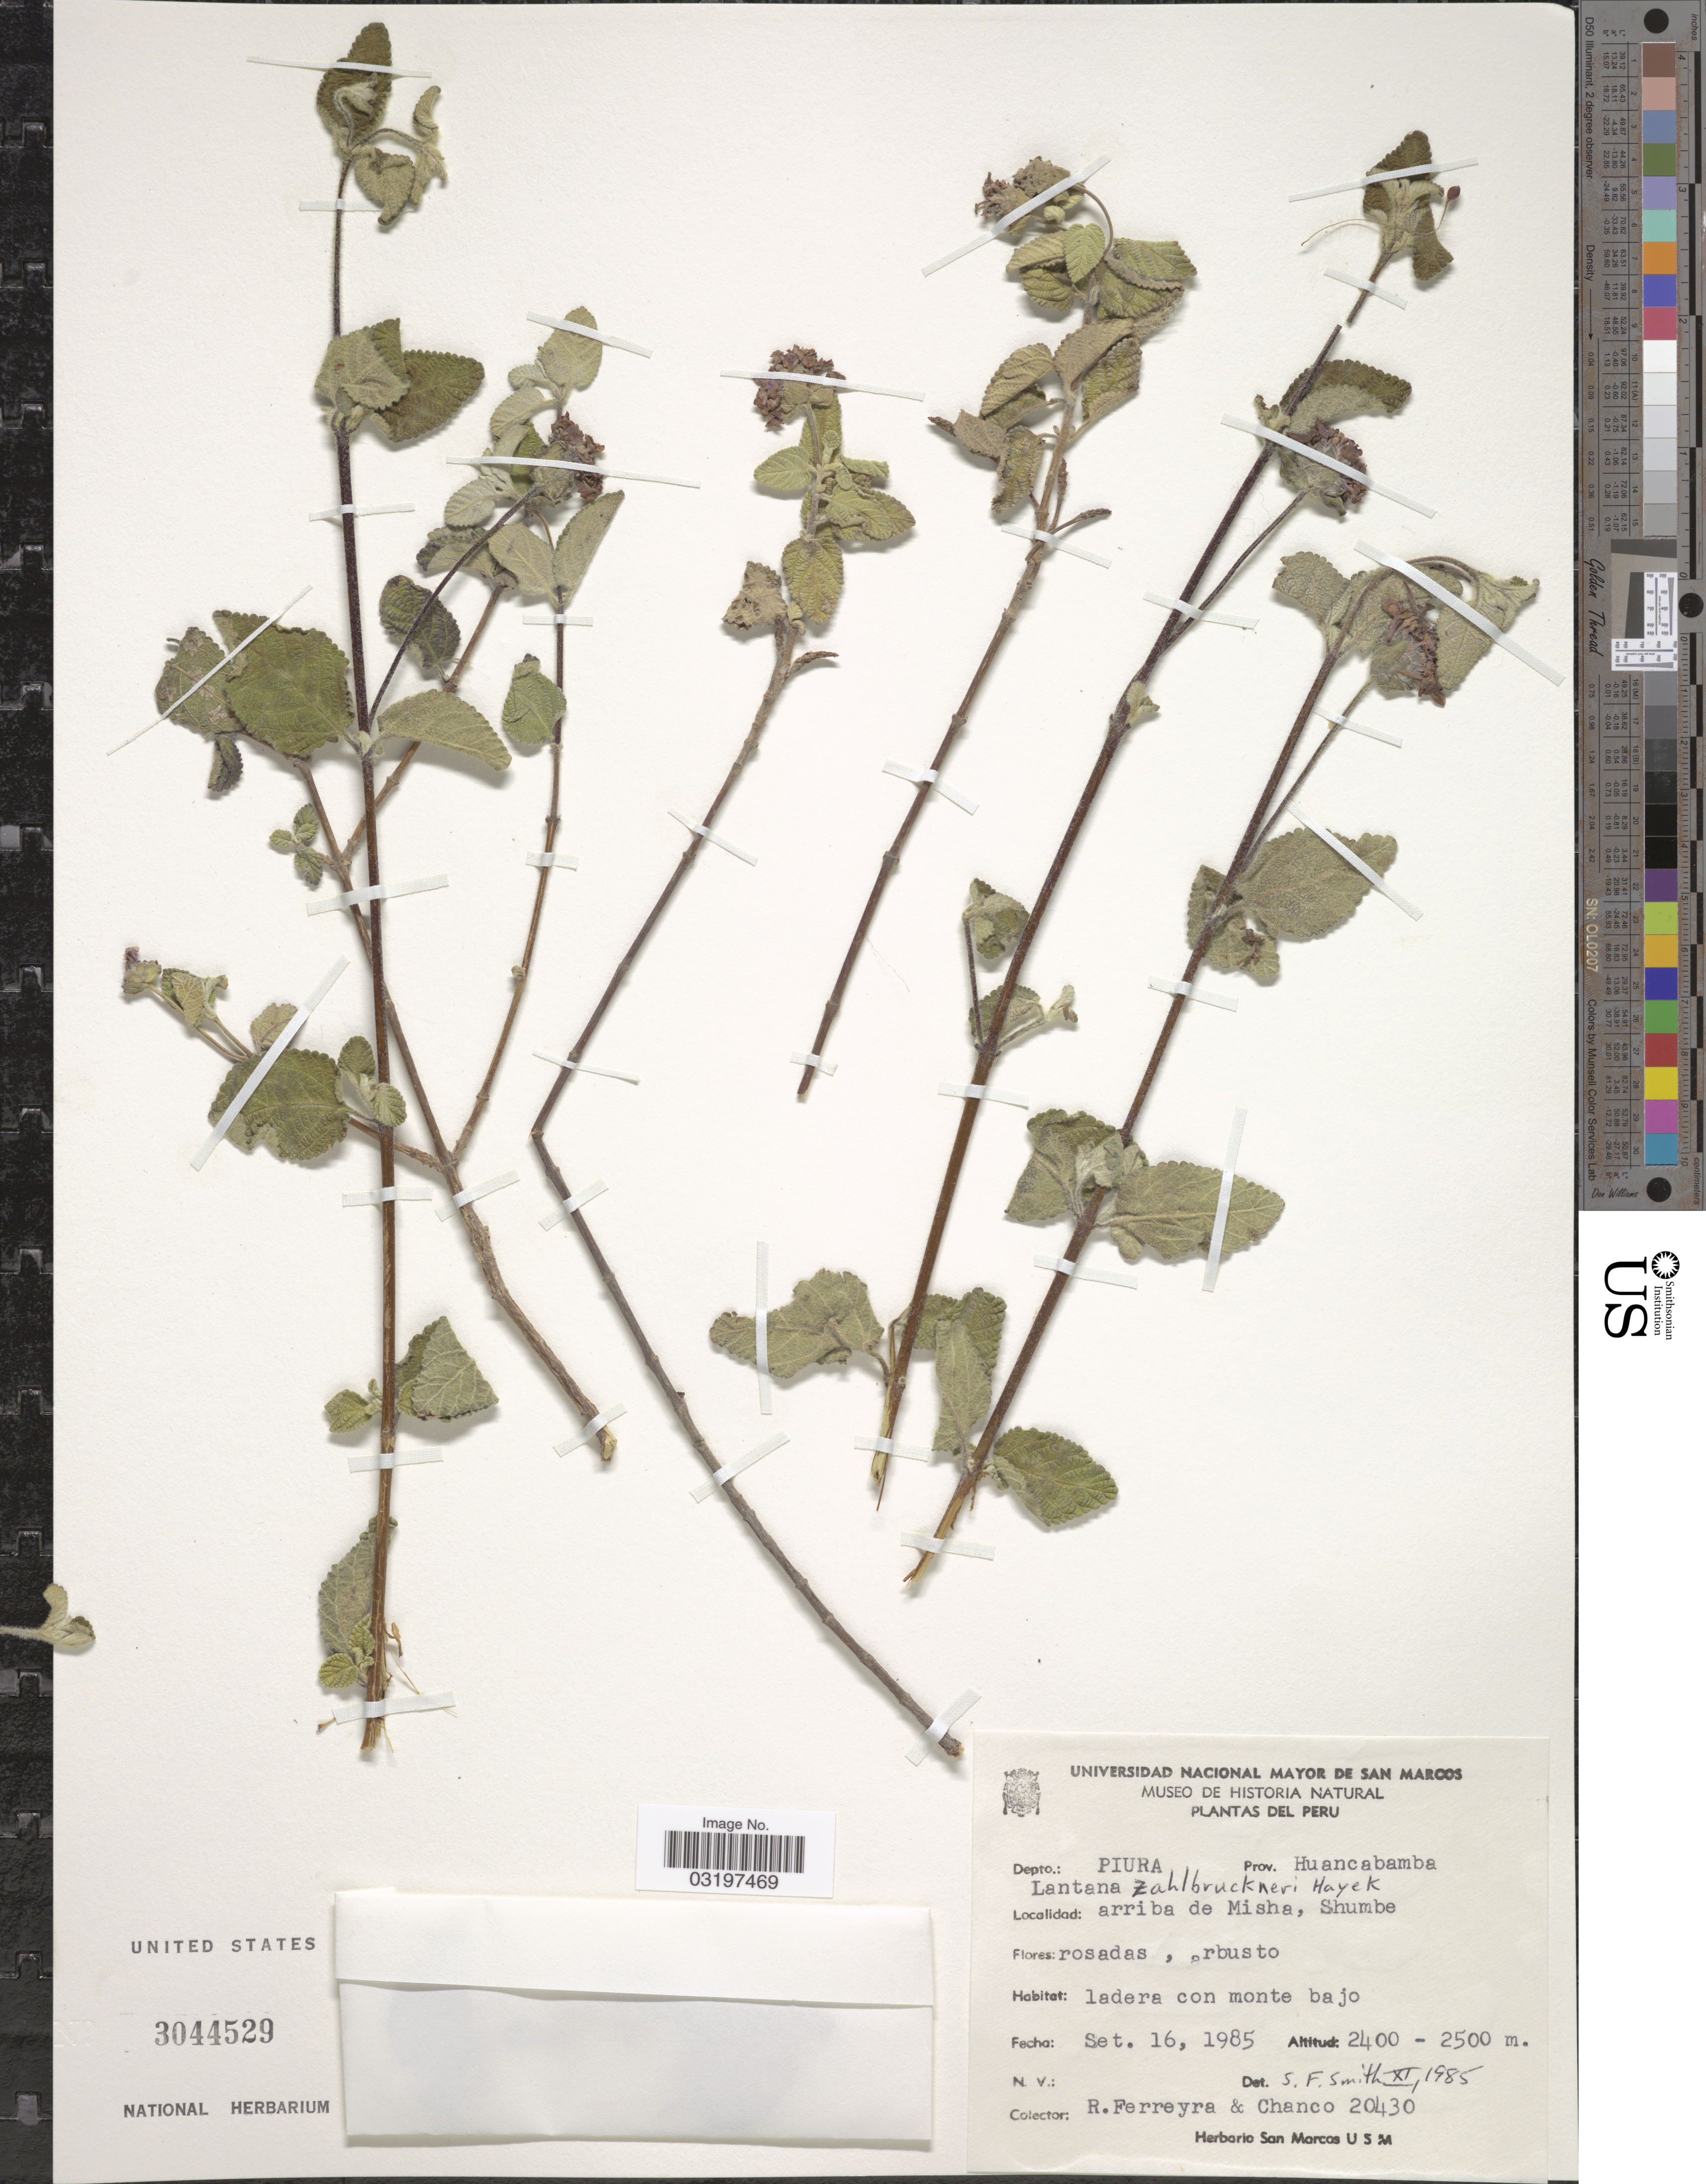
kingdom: Plantae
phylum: Tracheophyta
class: Magnoliopsida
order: Lamiales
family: Verbenaceae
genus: Lantana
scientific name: Lantana zahlbruckneri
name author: Hayek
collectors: R. A. Ferreyra & -. Chanco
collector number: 20430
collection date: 1985-09-16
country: Peru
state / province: Piura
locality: Depto.: Piura. Prov. Huancabamba. Arriba de Misha, Shumbe.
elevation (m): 2400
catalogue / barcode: US 3044529